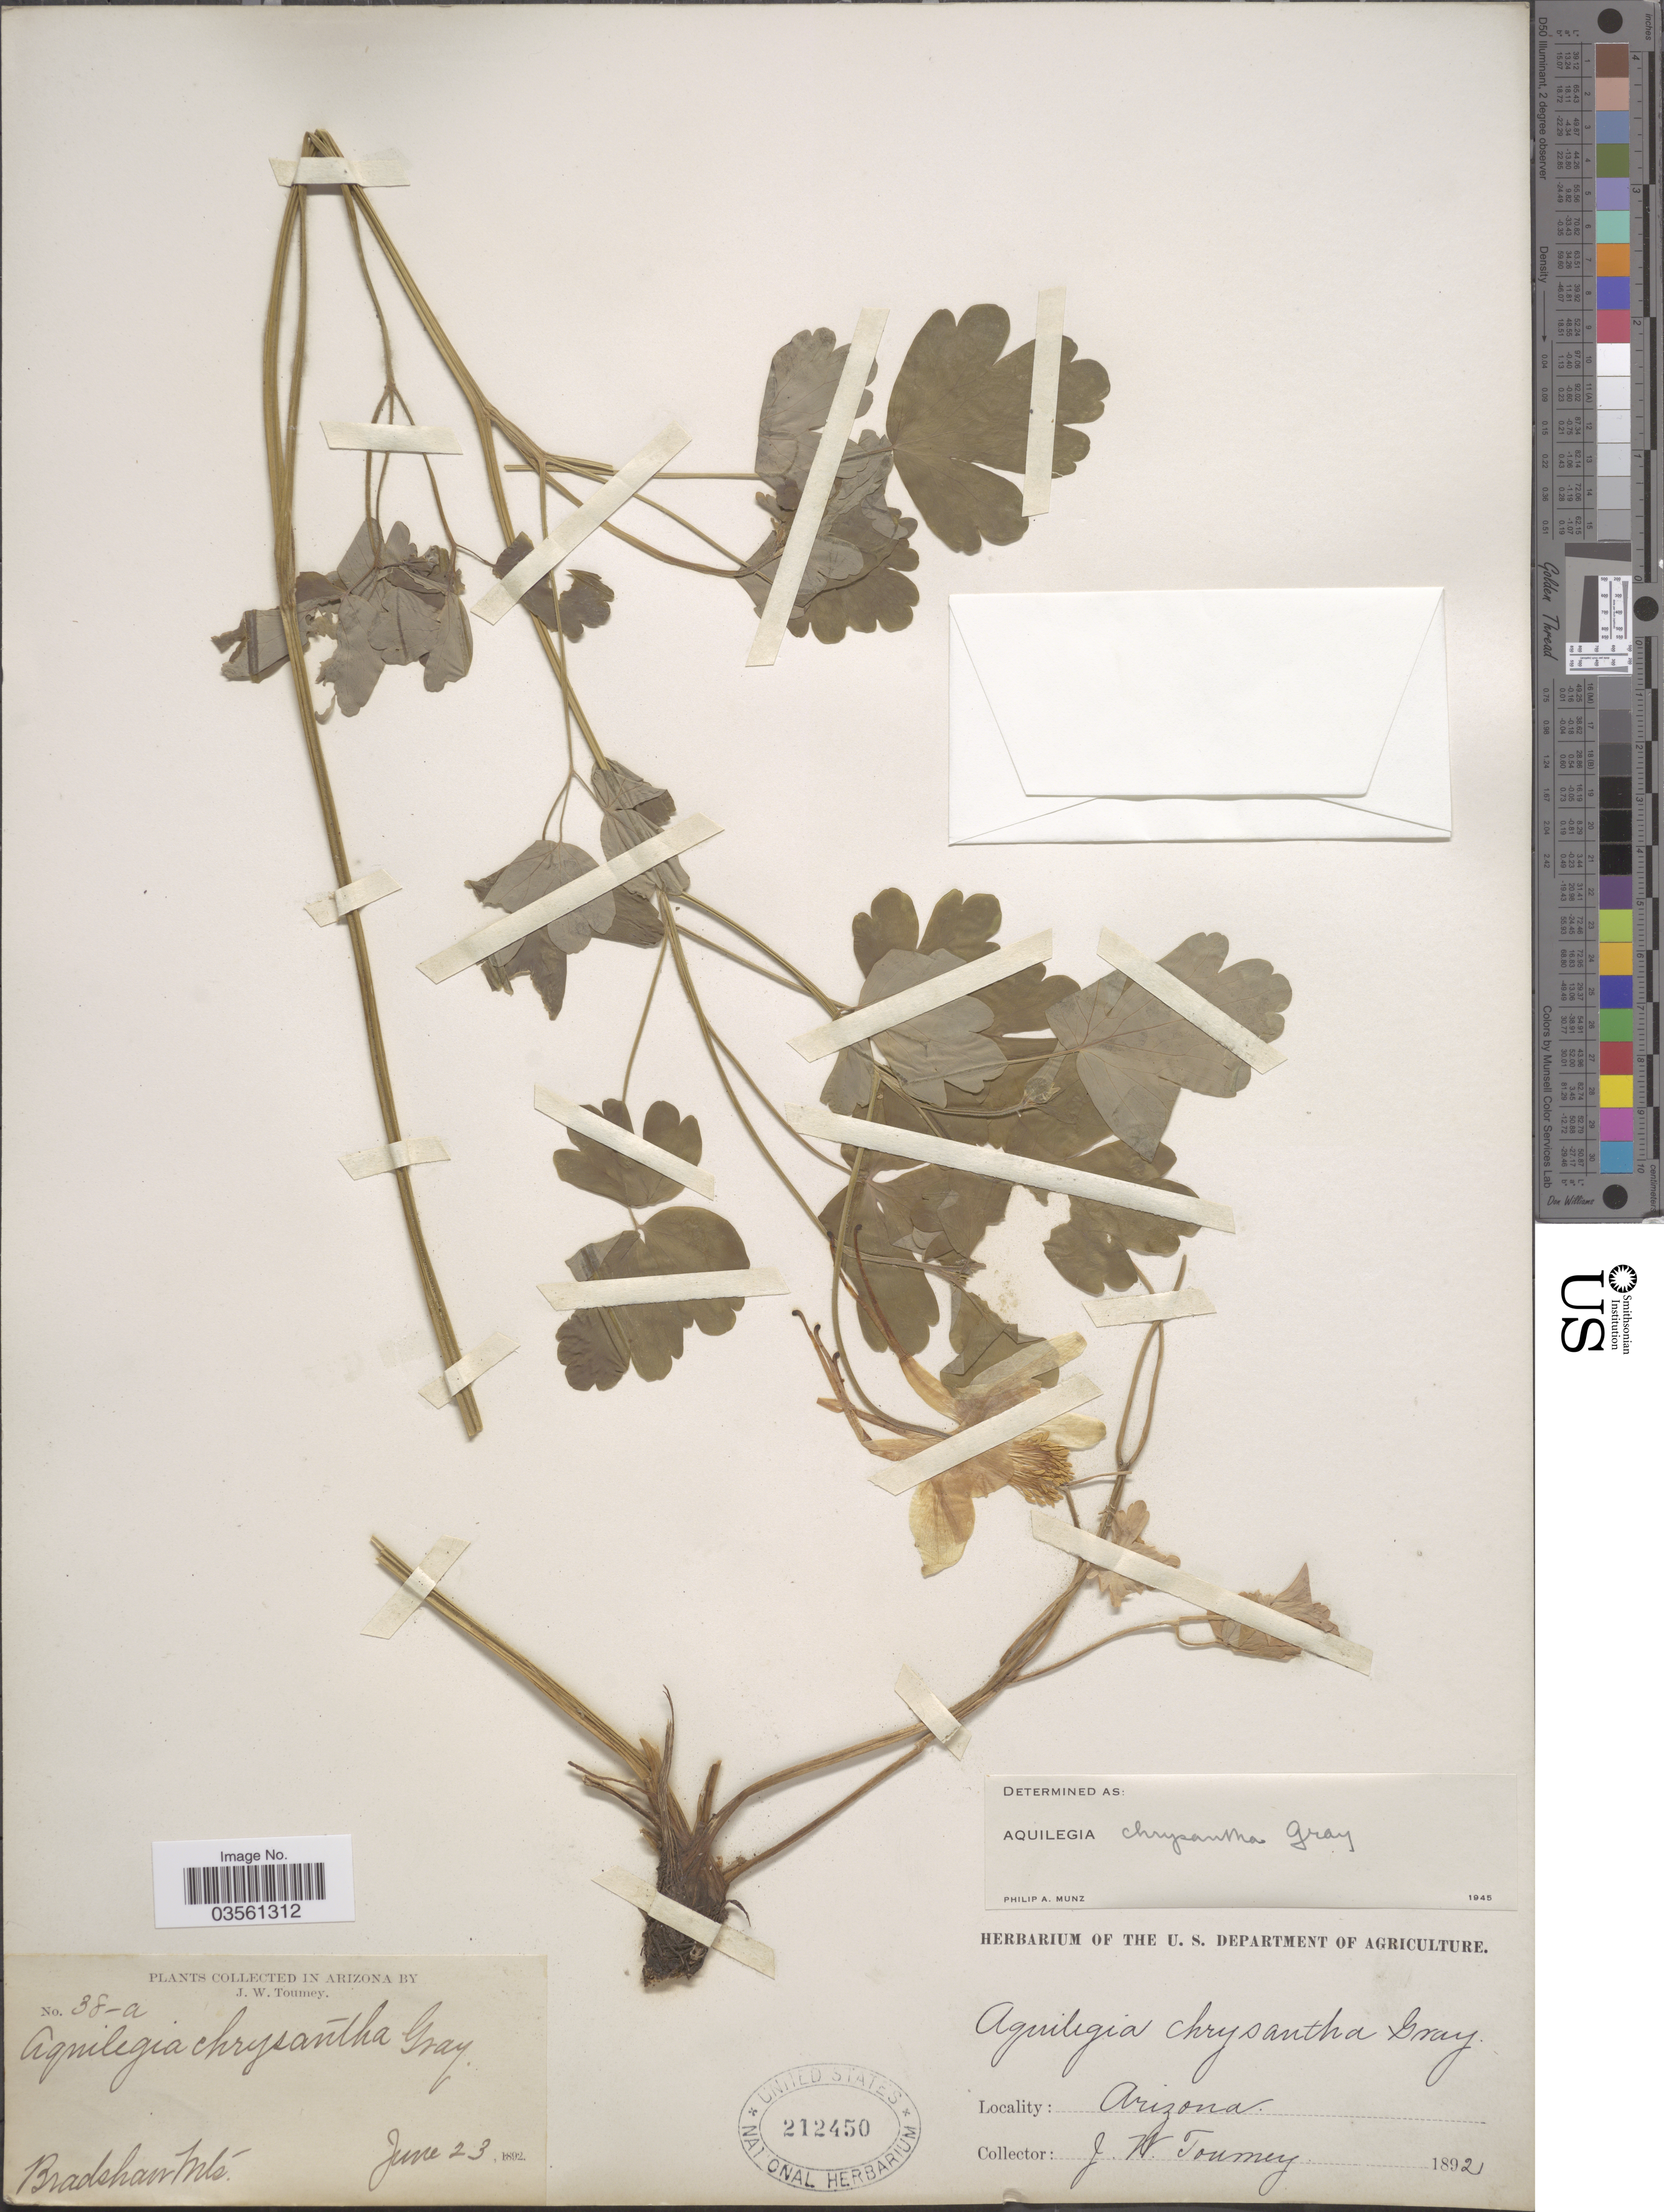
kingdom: Plantae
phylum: Tracheophyta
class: Magnoliopsida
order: Ranunculales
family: Ranunculaceae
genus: Aquilegia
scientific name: Aquilegia chrysantha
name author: A. Gray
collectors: J. W. Toumey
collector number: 38-a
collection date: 1892-06-23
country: United States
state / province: Arizona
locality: Bradshaw Mts.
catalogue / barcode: US 212450